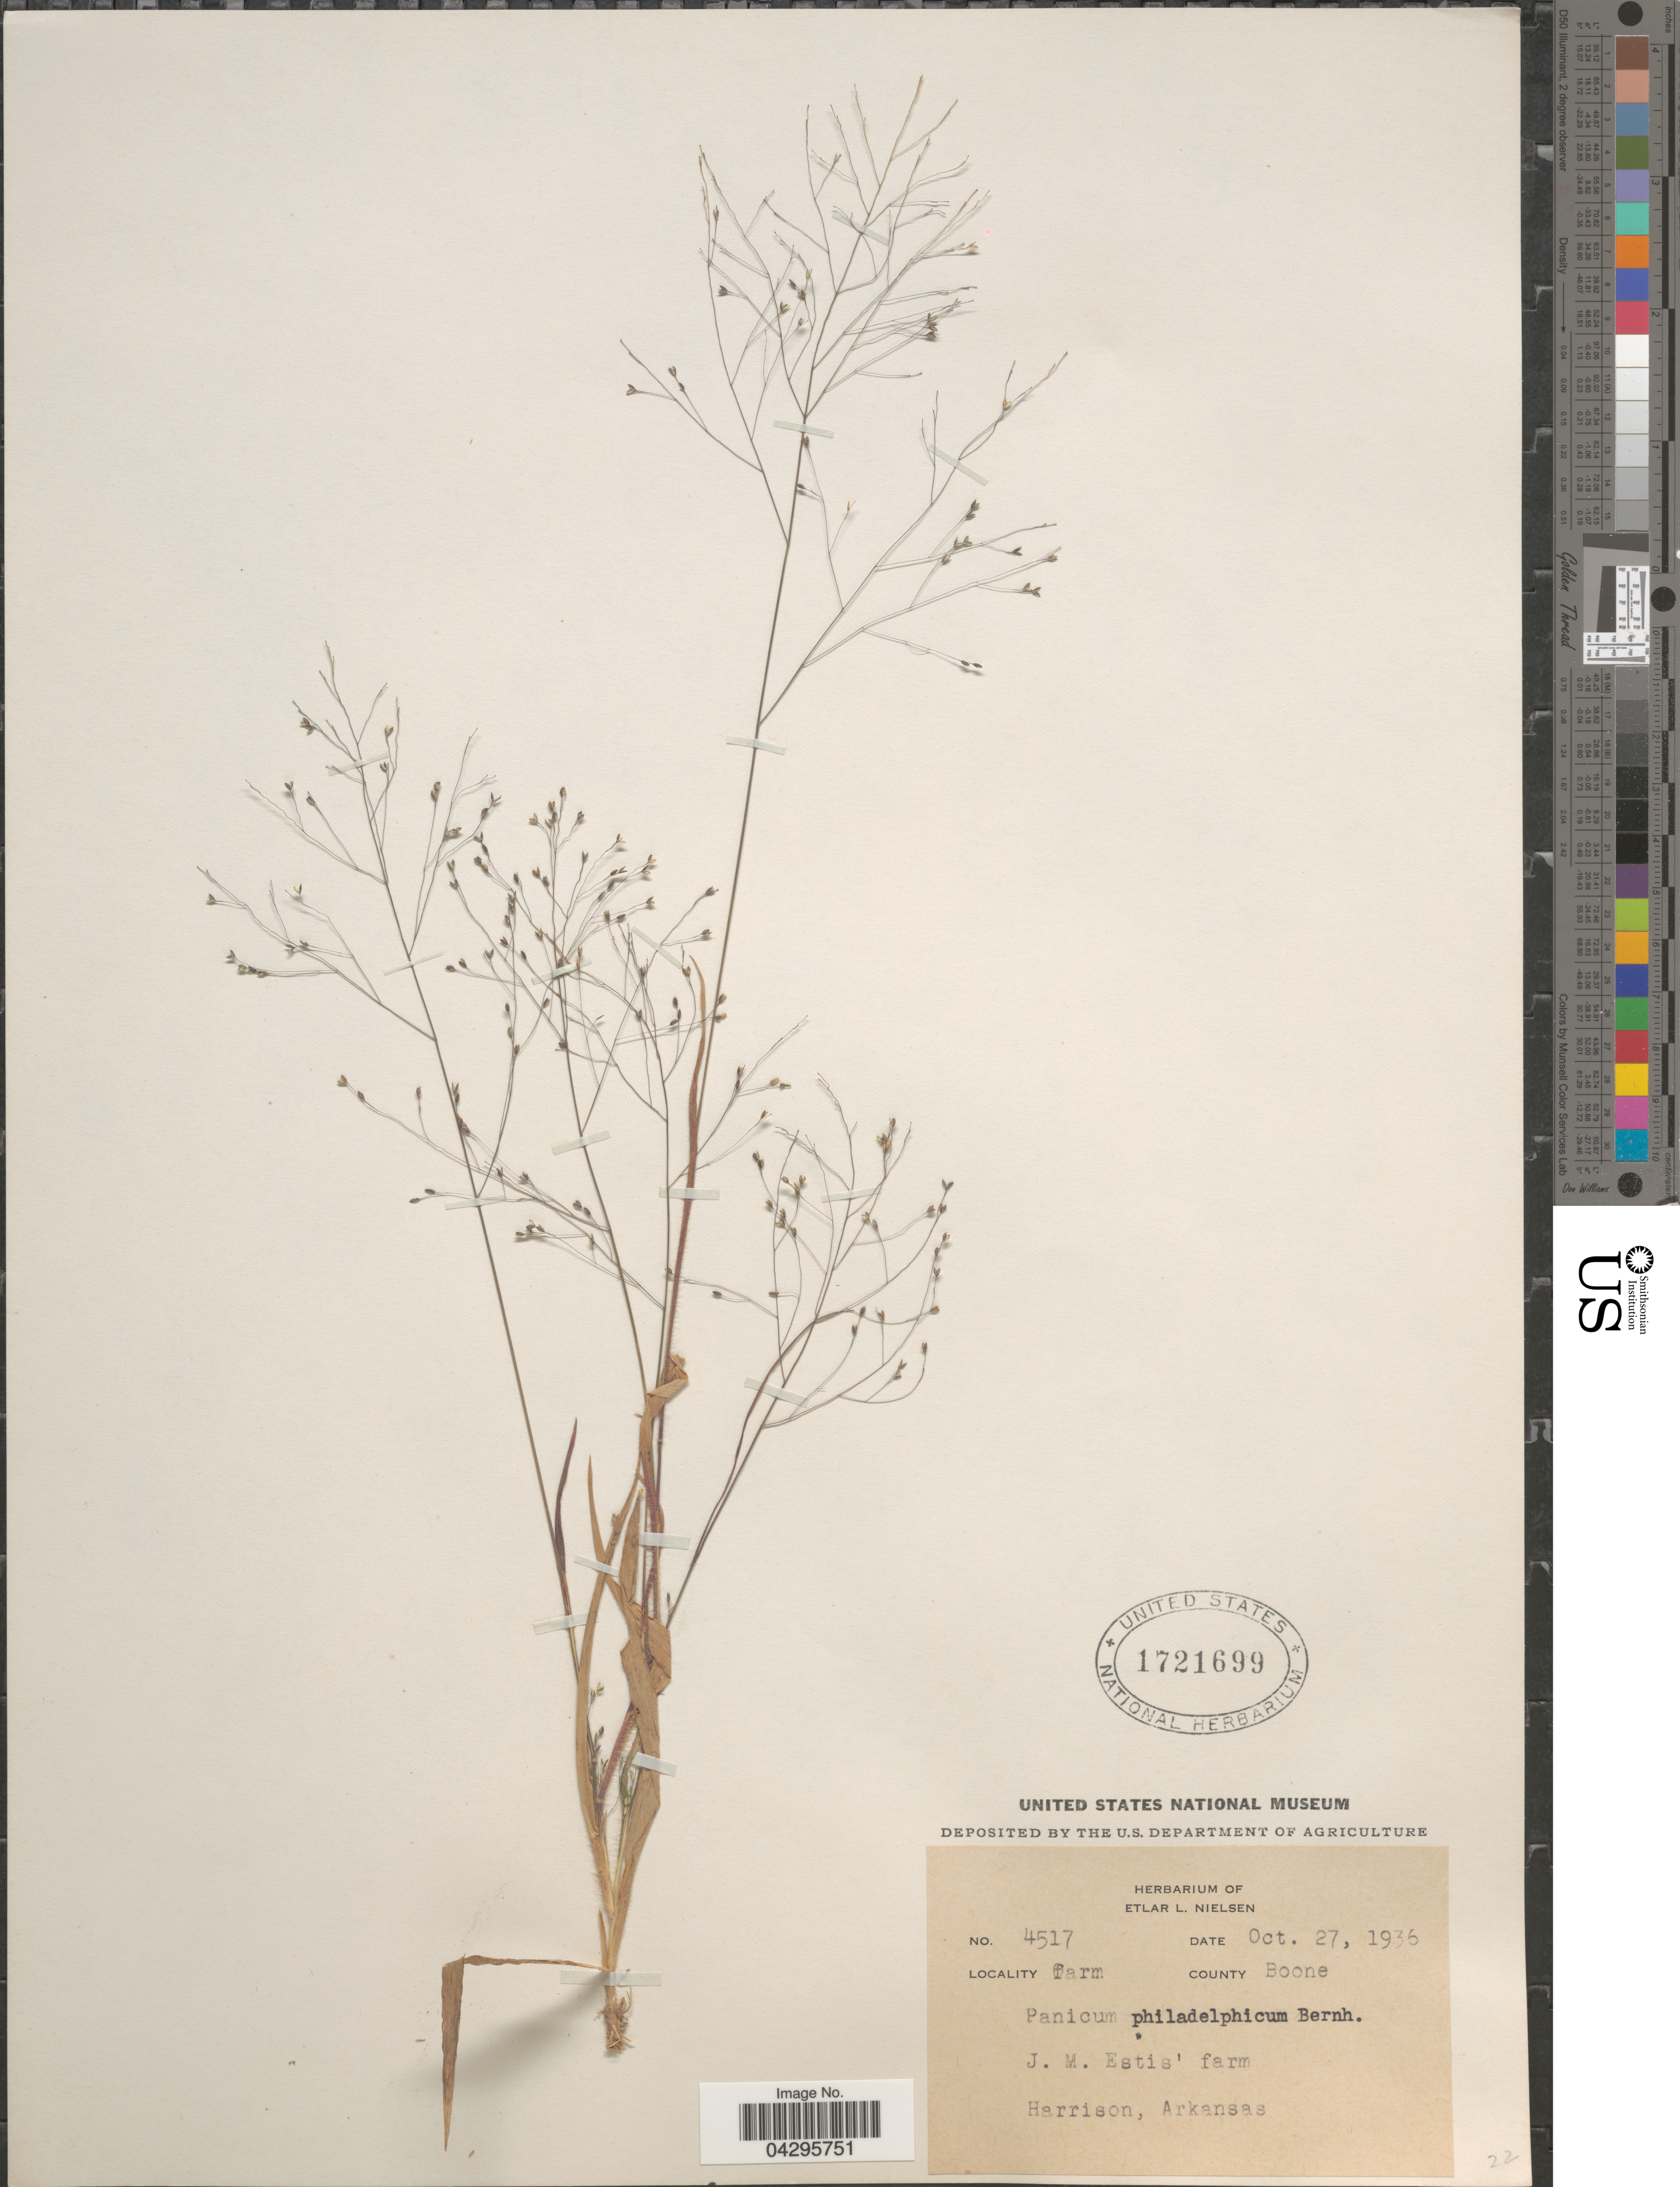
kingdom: Plantae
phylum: Tracheophyta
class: Liliopsida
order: Poales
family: Poaceae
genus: Panicum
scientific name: Panicum philadelphicum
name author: Bernh. ex Trin.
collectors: Ex herb. of Etlar L. Nielsen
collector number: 4517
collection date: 1936-10-27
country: United States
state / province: Arkansas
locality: Farm. County Boone. J. M. Estis' farm. Harrison.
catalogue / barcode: US 1721699